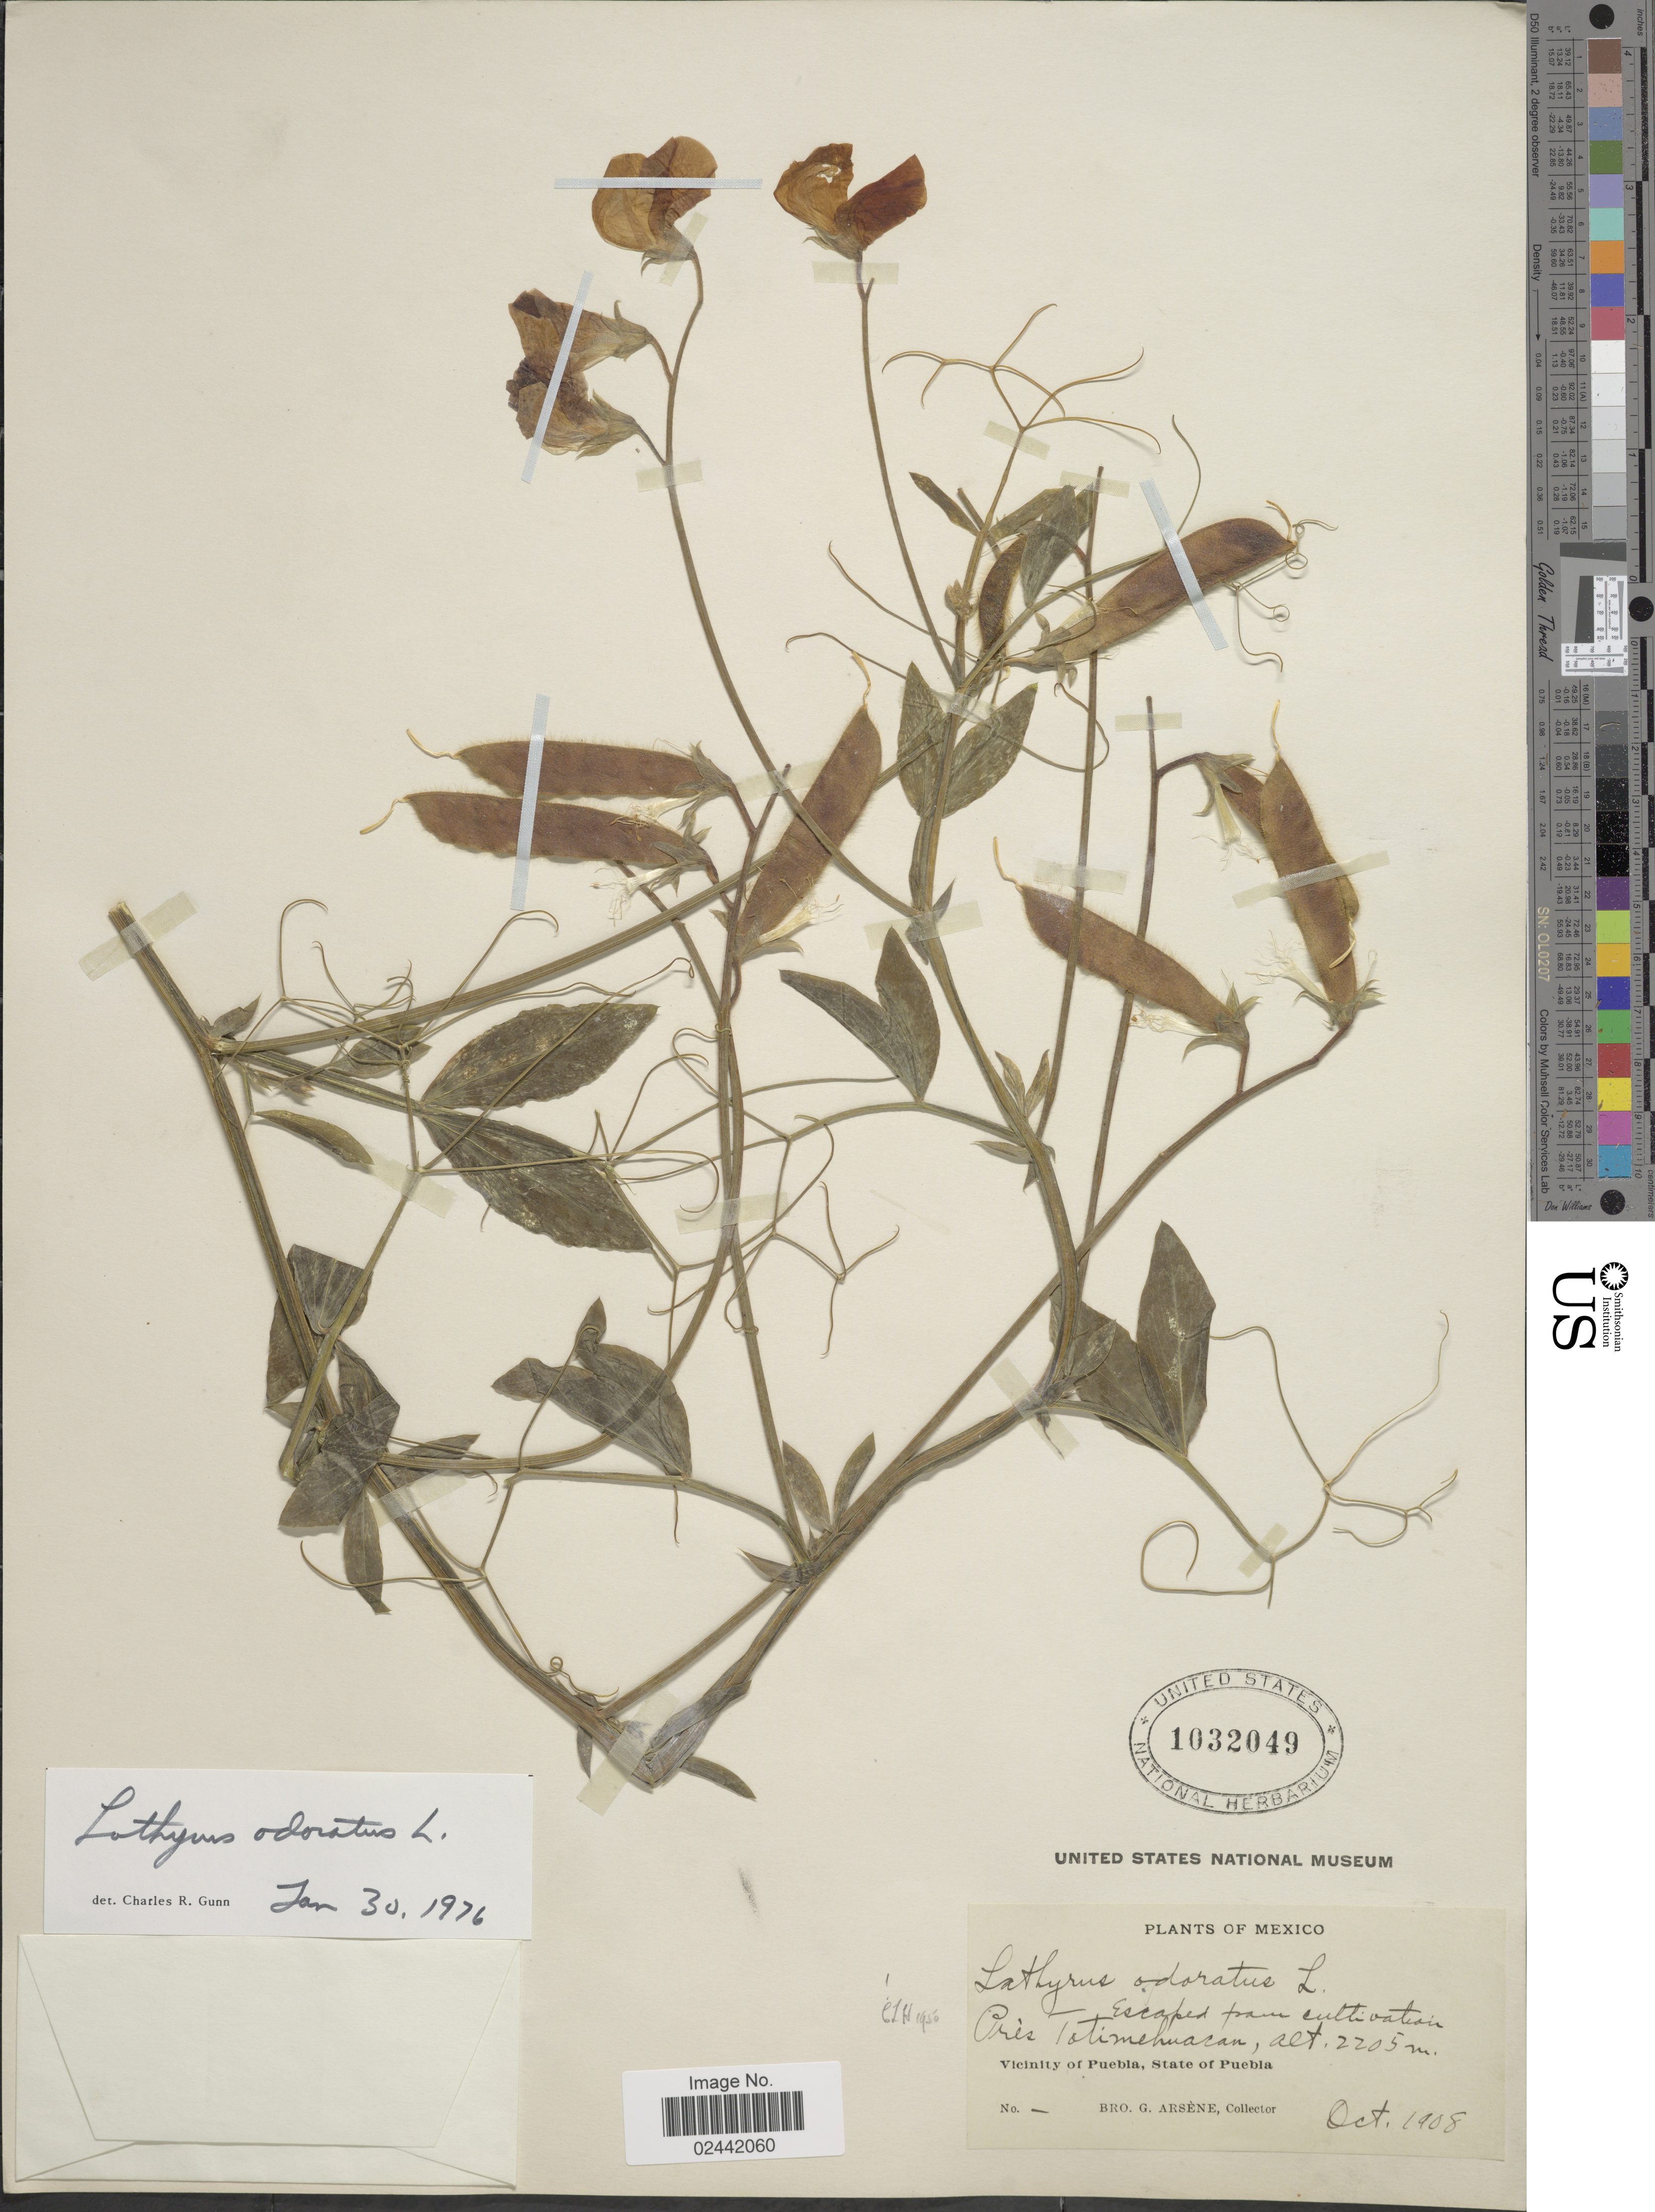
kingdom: Plantae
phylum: Tracheophyta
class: Magnoliopsida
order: Fabales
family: Fabaceae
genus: Lathyrus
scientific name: Lathyrus odoratus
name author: L.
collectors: Bro. G. Arsène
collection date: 1908-10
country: Mexico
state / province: Puebla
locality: Escaped from cultivation. Pres Totimehuacan. Vicinity of Puebla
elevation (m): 2205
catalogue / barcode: US 1032049